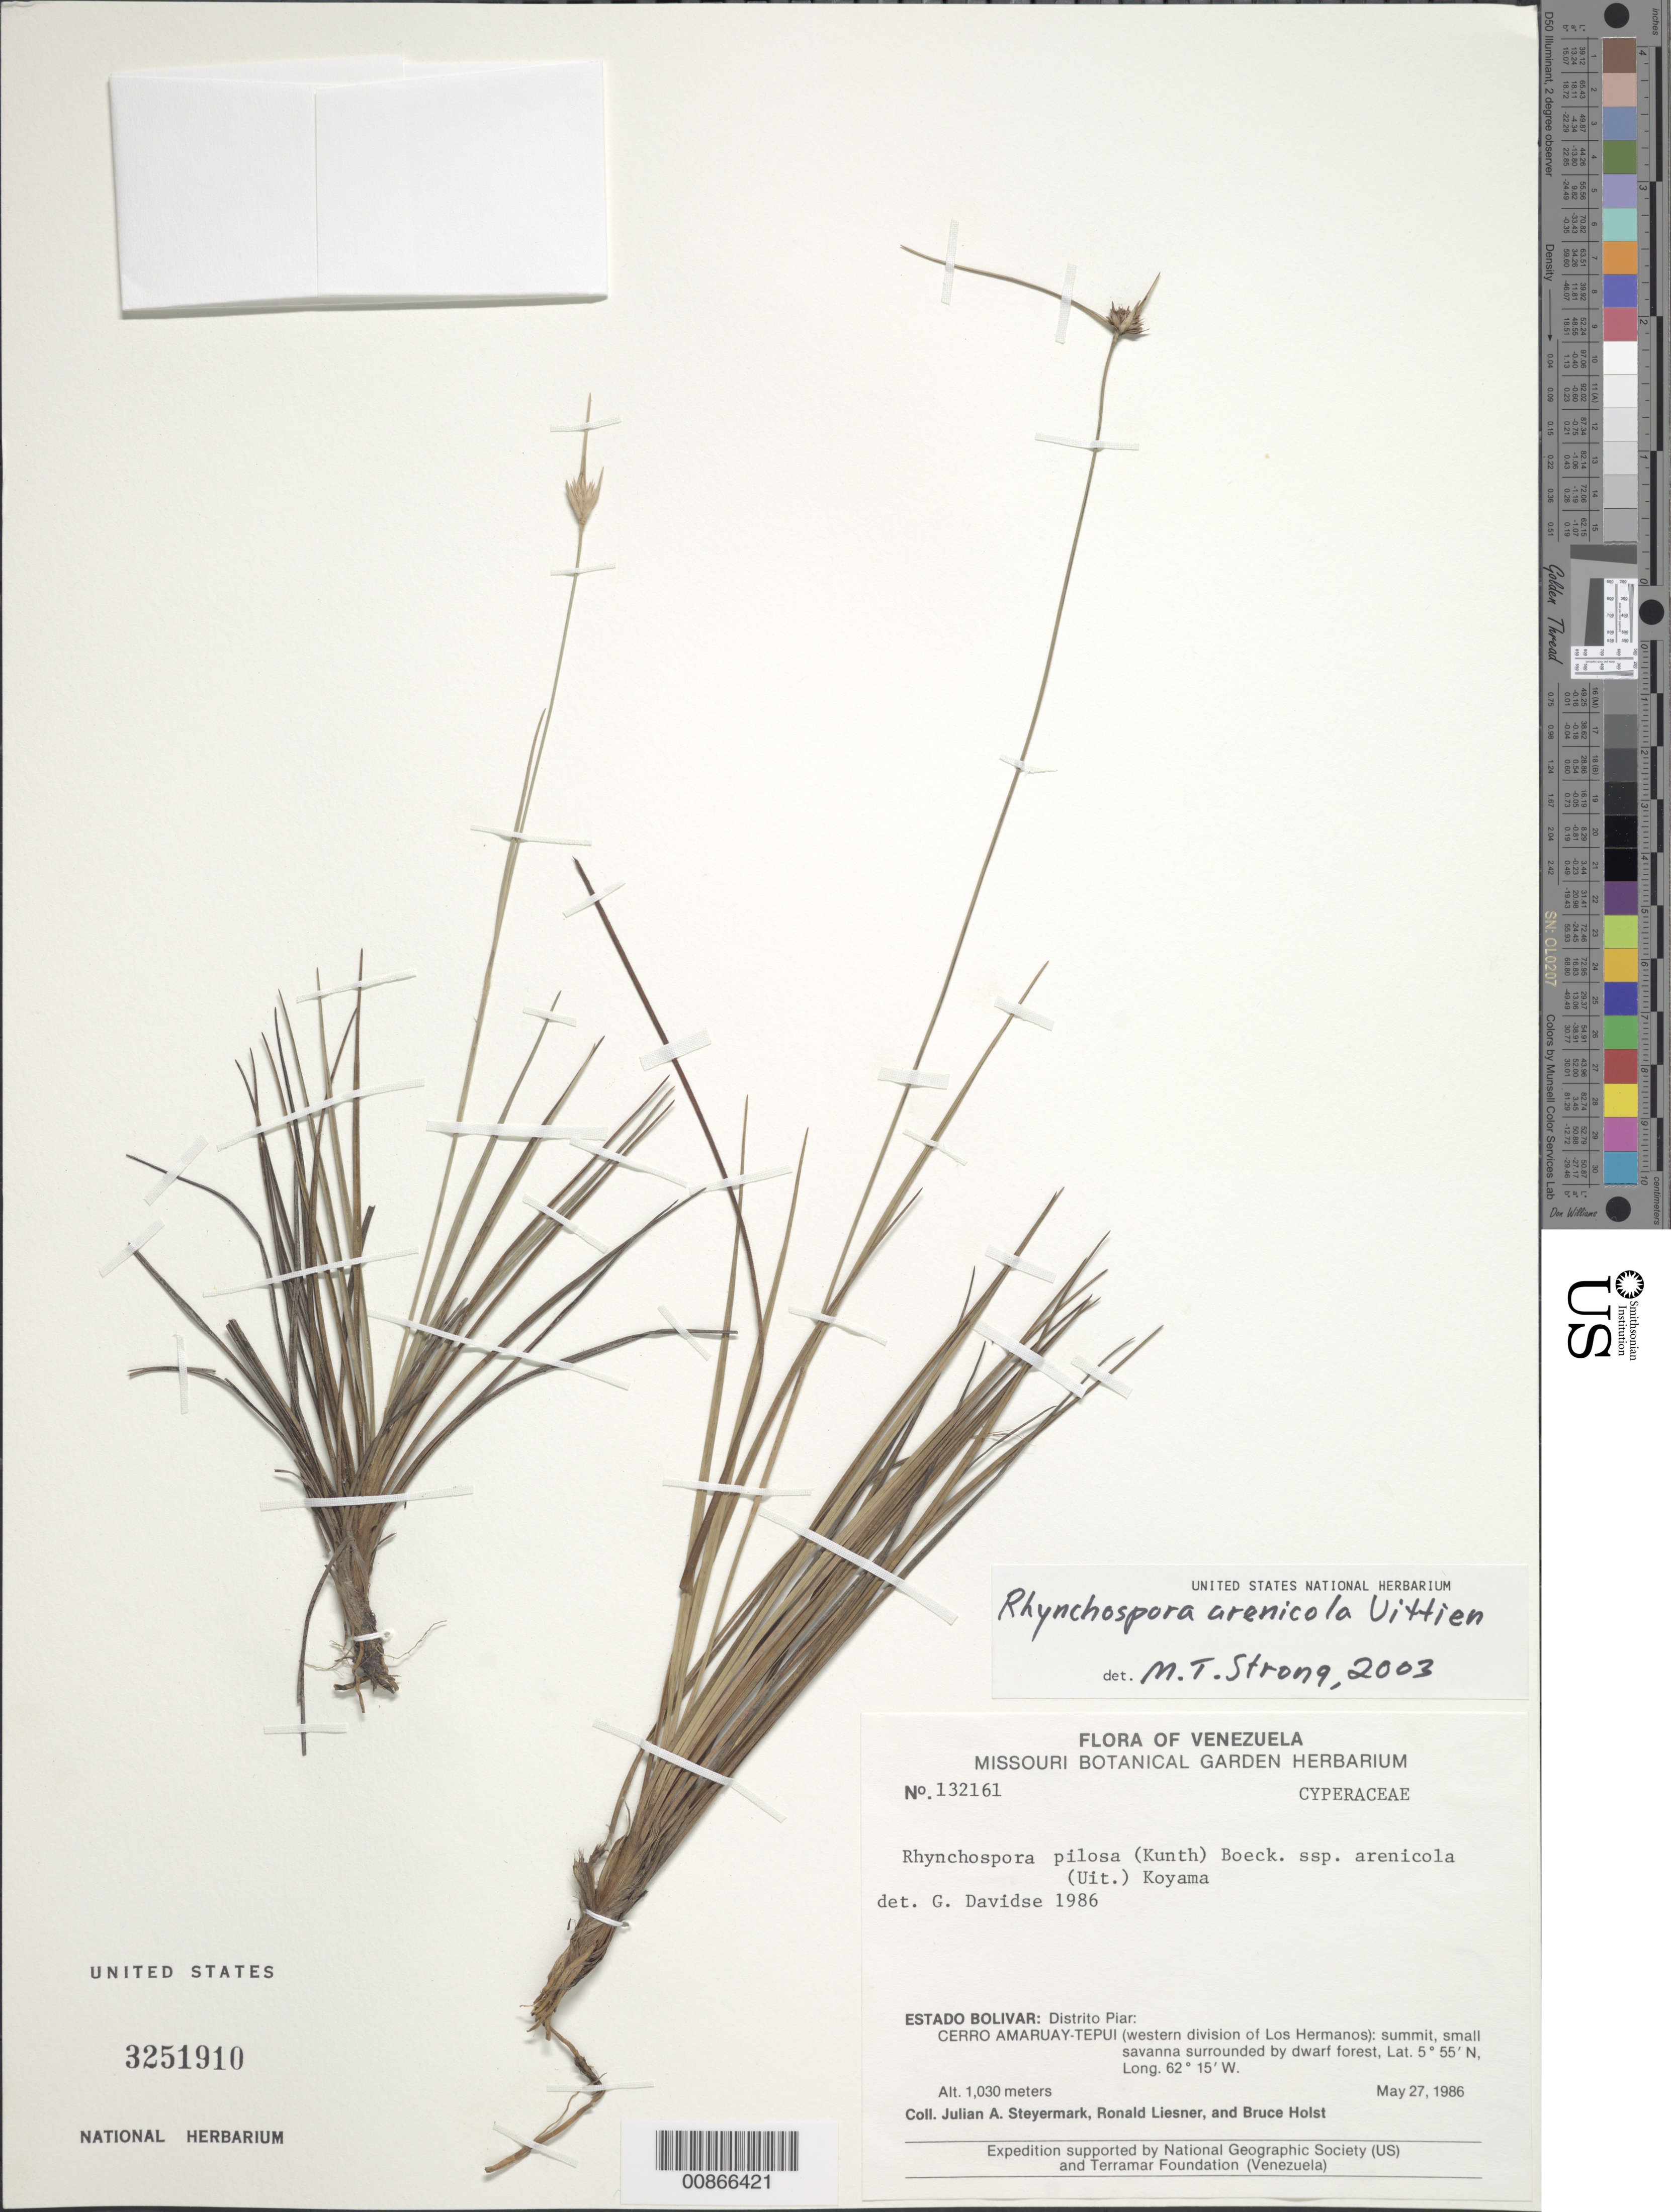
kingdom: Plantae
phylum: Tracheophyta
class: Liliopsida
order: Poales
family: Cyperaceae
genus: Rhynchospora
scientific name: Rhynchospora arenicola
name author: Uittien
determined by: Strong, M. T., (US), Smithsonian Institution - National Museum of Natural History (UNITED STATES)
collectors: J. Steyermark, R. L. Liesner & B. Holst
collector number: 132161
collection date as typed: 27-May-86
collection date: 1986-05-27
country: Venezuela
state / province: Bolívar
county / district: Piar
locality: Cerro Amaruay-tepuí (western division of Los Hermanos)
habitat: Summit, small savanna surrounded by dwarf forest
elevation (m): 1030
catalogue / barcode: US 3251910